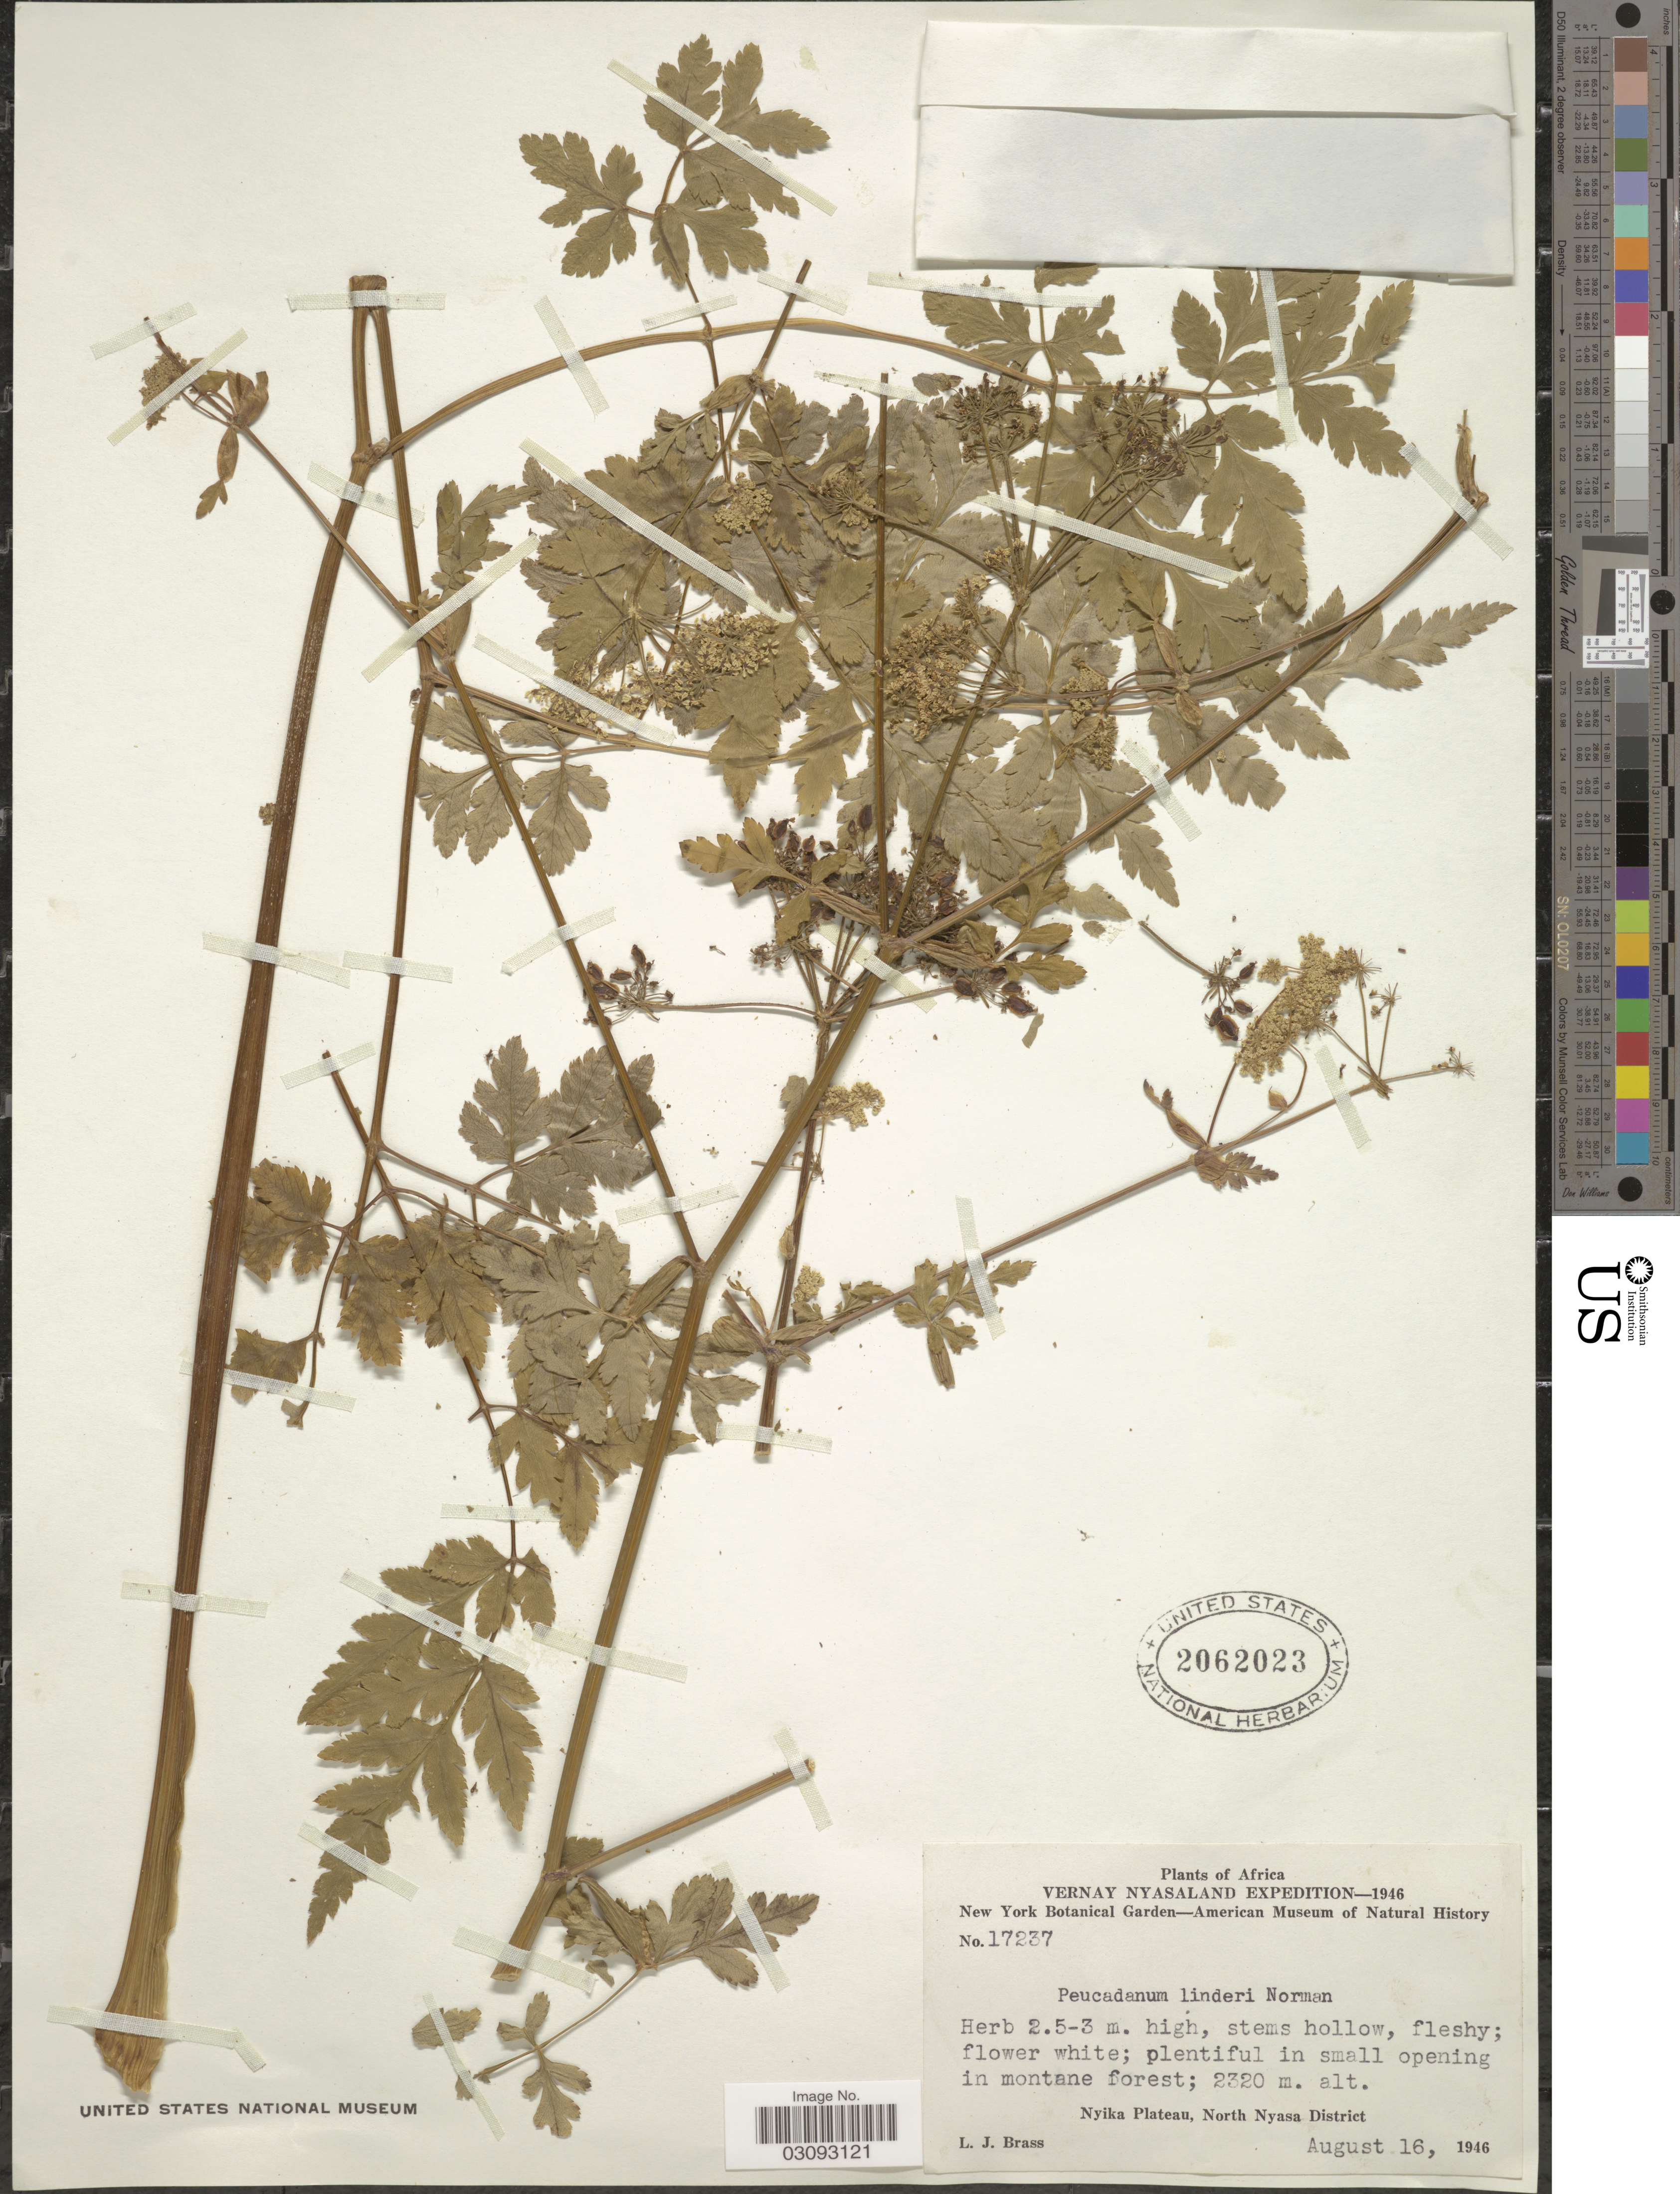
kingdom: Plantae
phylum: Tracheophyta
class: Magnoliopsida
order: Apiales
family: Apiaceae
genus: Peucedanum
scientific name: Peucedanum linderi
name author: C. Norman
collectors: L. J. Brass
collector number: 17237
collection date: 1946-08-16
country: Malawi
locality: Africa. Vernay Nyasaland. Nyika Plateau, North Nyasa District.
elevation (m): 2320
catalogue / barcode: US 2062023